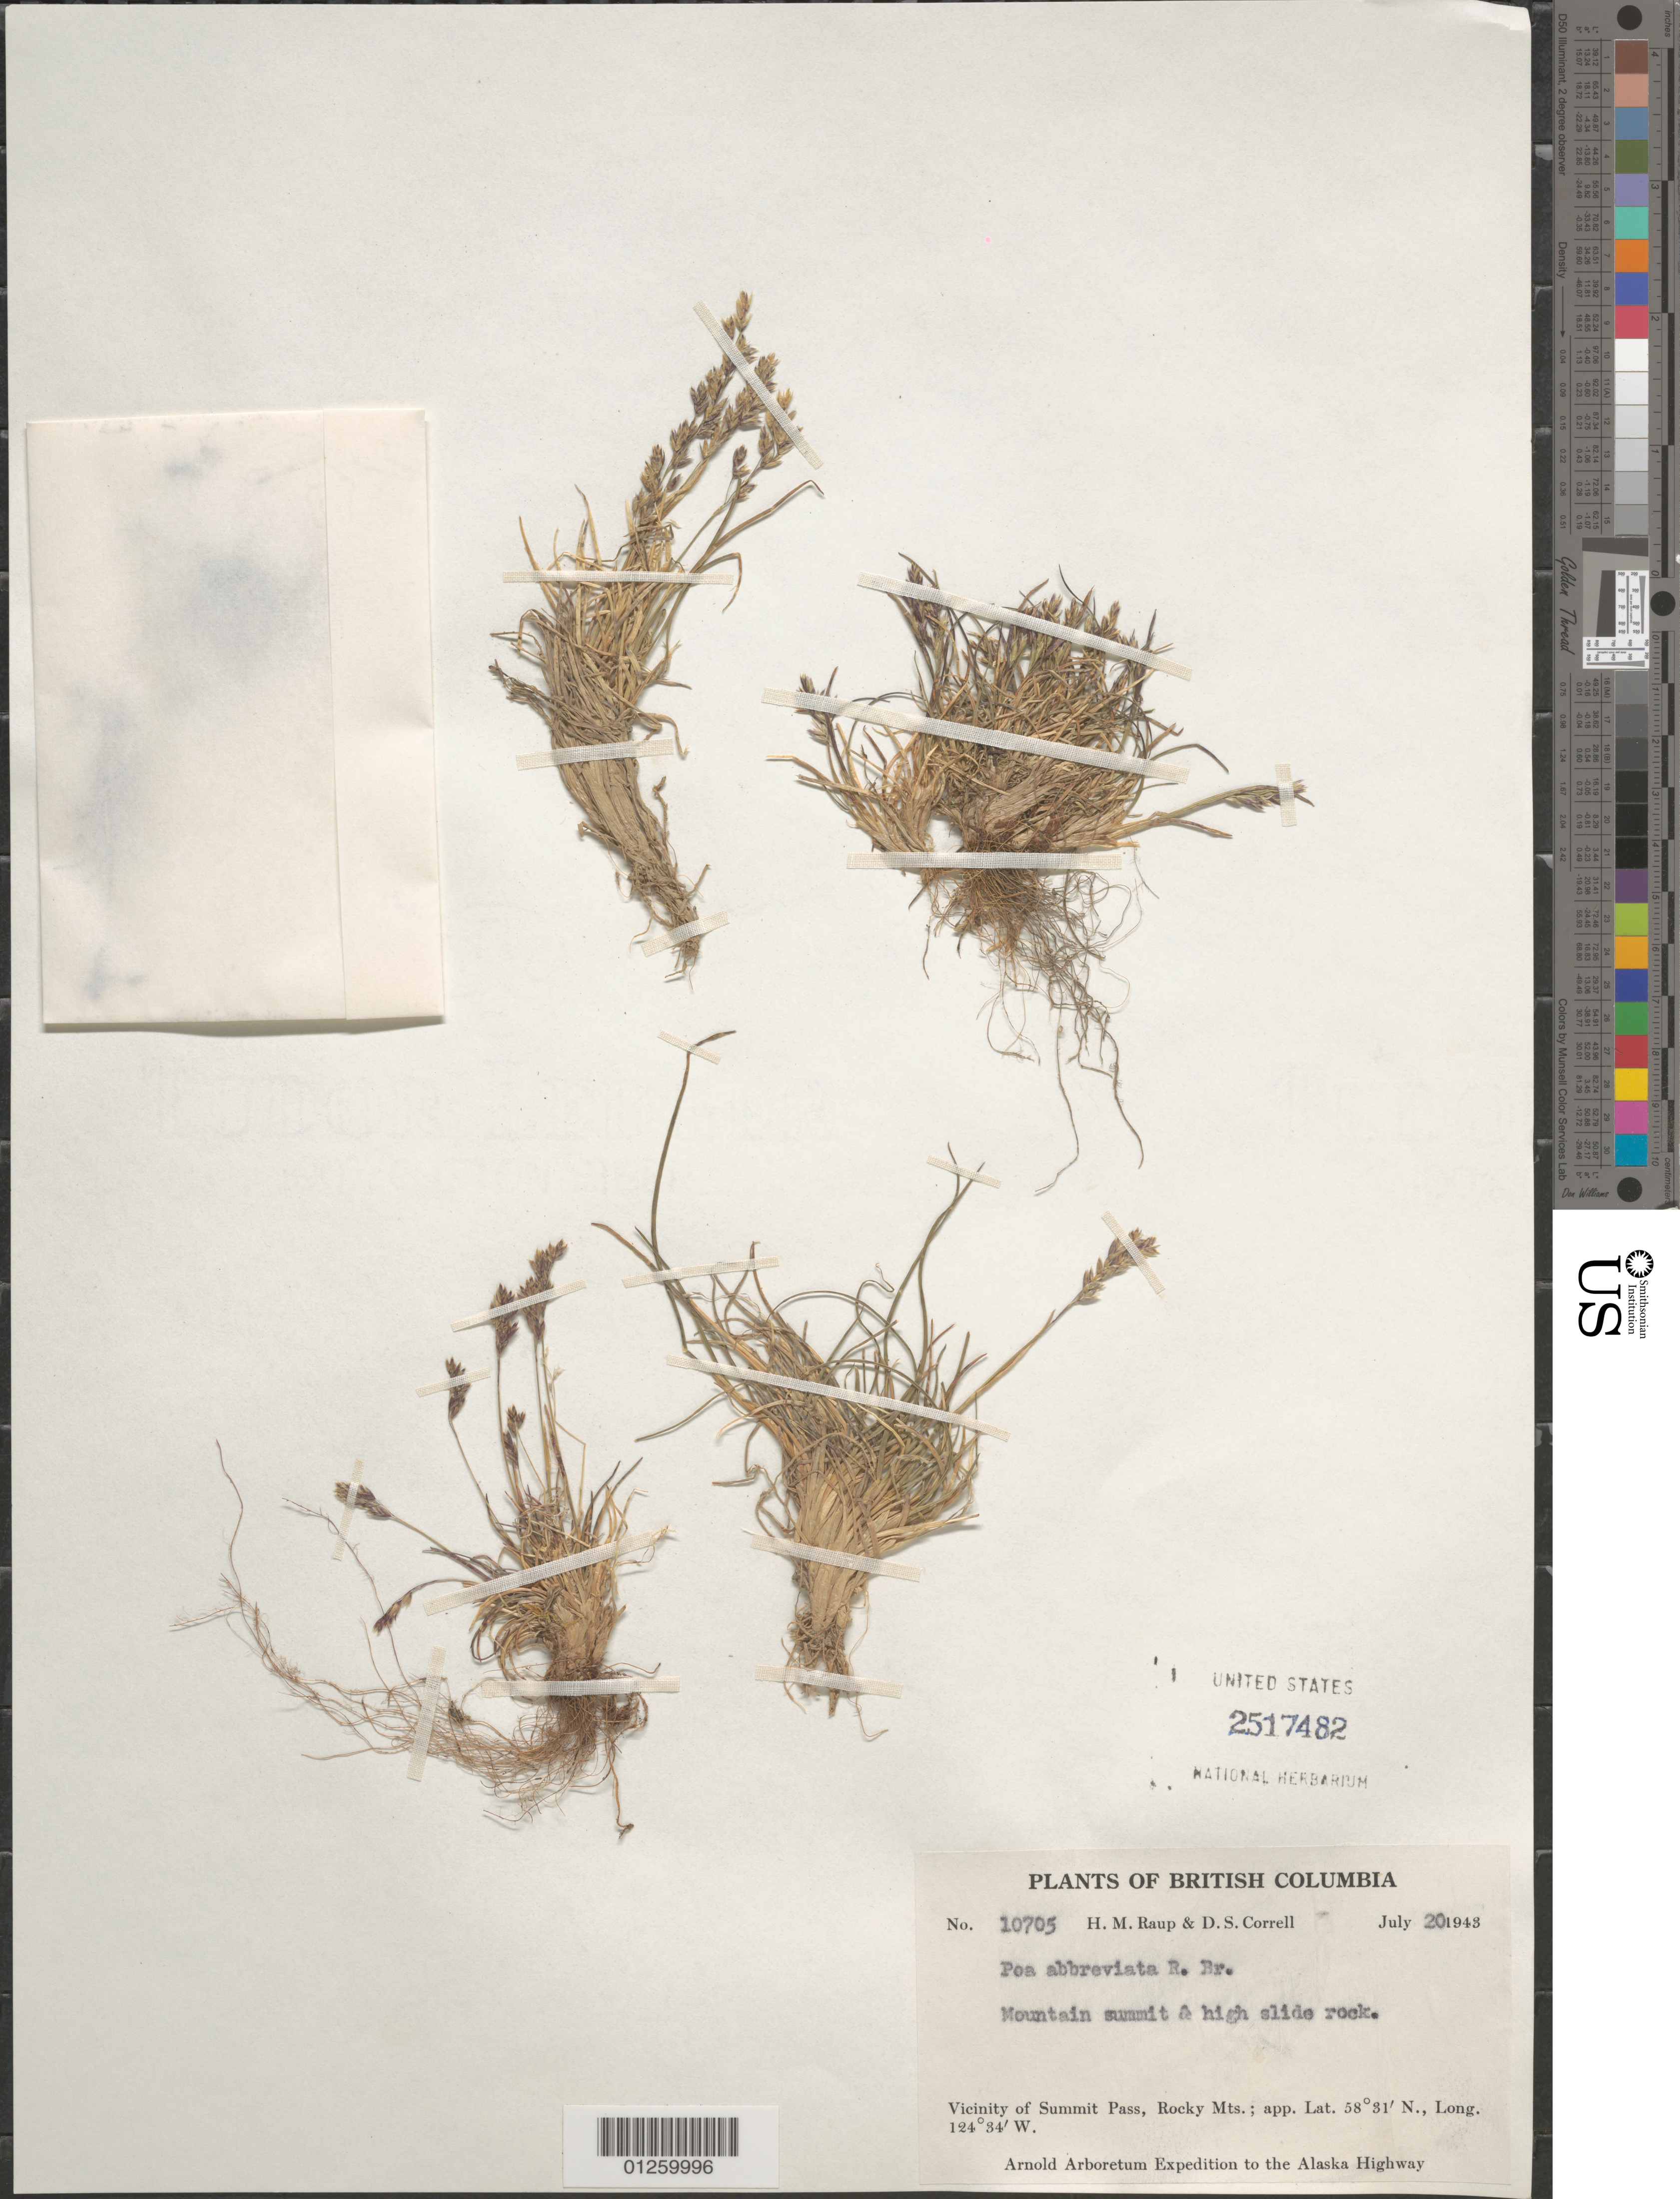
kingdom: Plantae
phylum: Tracheophyta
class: Liliopsida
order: Poales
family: Poaceae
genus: Poa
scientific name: Poa abbreviata subsp. abbreviata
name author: R. Br.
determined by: Soreng, Robert J., Research Associate (BOT), Smithsonian Institution - National Museum of Natural History (UNITED STATES)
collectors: H. Raup & D. S. Correll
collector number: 10705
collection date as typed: July 20 1943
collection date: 1943-07-20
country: Canada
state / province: British Columbia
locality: Vicinity of Summit Pass, Rocky Mts. Mountain summit & high slide rock.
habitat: Mountain summit & high slide rock.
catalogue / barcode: US 2517482